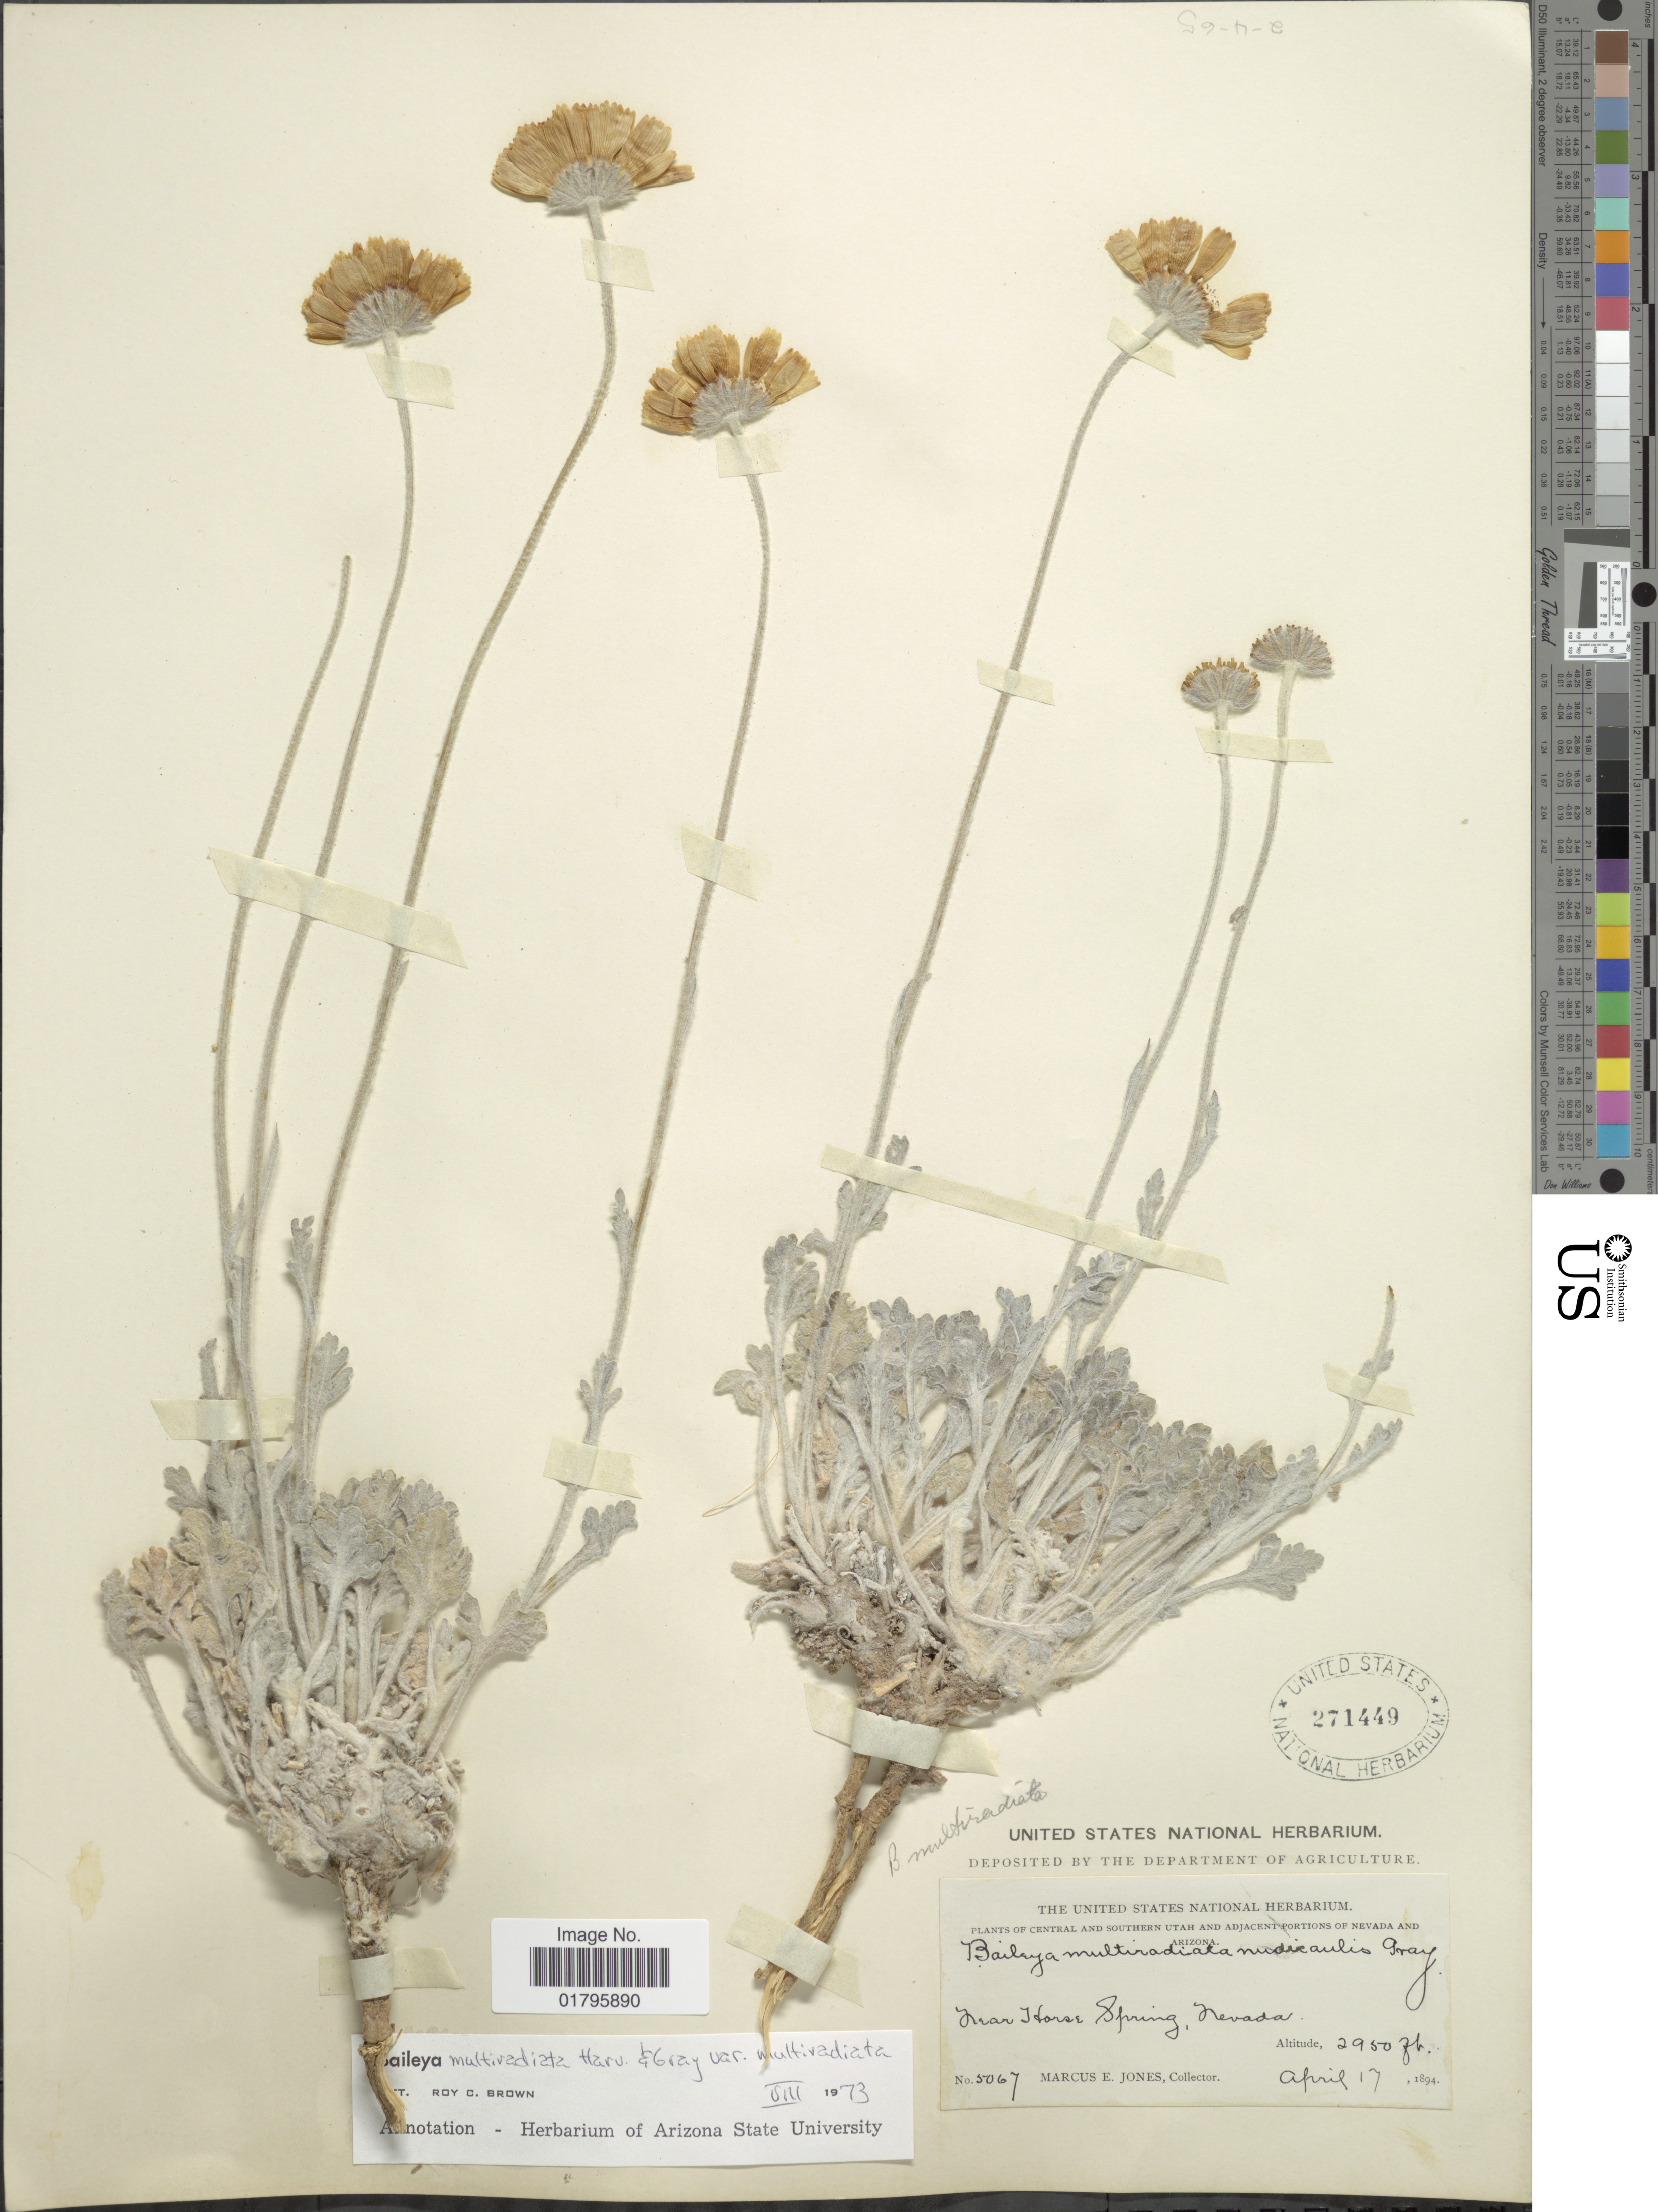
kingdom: Plantae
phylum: Tracheophyta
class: Magnoliopsida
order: Asterales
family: Asteraceae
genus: Baileya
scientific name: Baileya multiradiata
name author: Harv. & A. Gray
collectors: M. E. Jones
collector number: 5067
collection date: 1894-07-17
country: United States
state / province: Nevada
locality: Near Horse Spring, Nevada.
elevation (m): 899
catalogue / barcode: US 271449